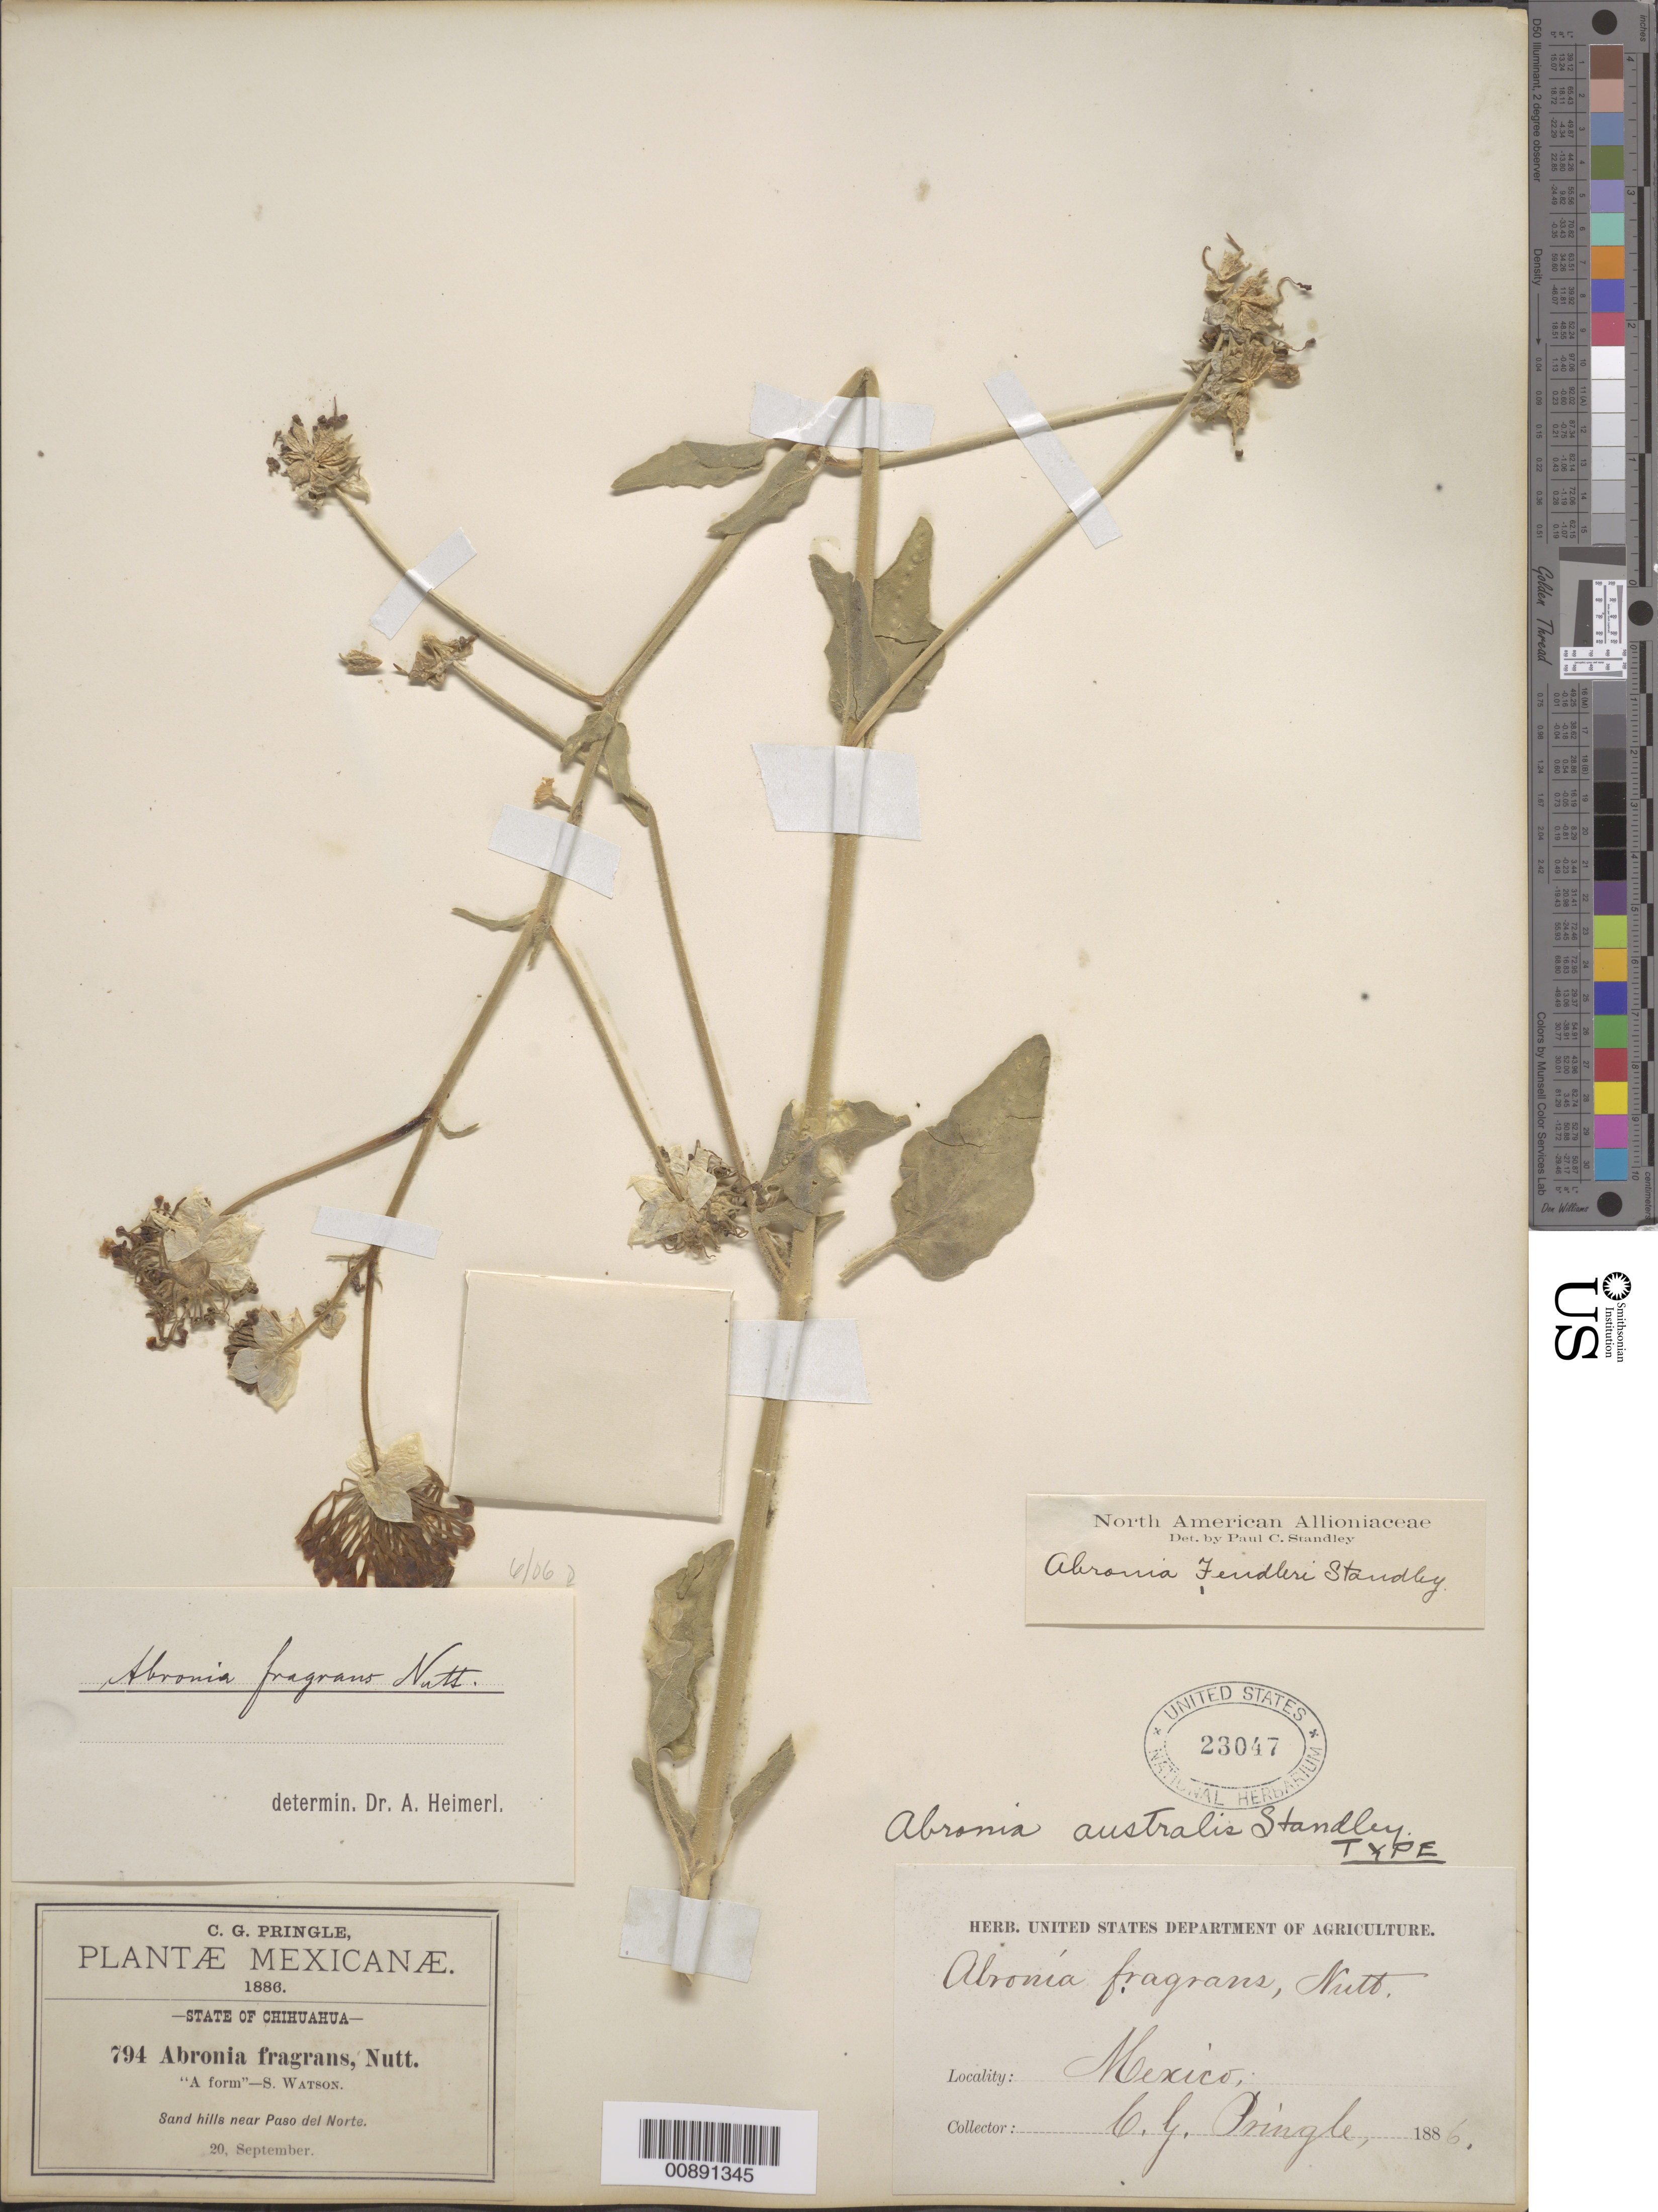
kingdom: Plantae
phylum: Tracheophyta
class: Magnoliopsida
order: Caryophyllales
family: Nyctaginaceae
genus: Abronia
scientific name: Abronia fragrans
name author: Nutt. ex Hook.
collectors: C. G. Pringle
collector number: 794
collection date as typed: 20 Sep 1886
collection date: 1886-09-20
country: Mexico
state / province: Chihuahua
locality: Near Paso del Norte, Chihuahua.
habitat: Sand hills.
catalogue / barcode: US 23047